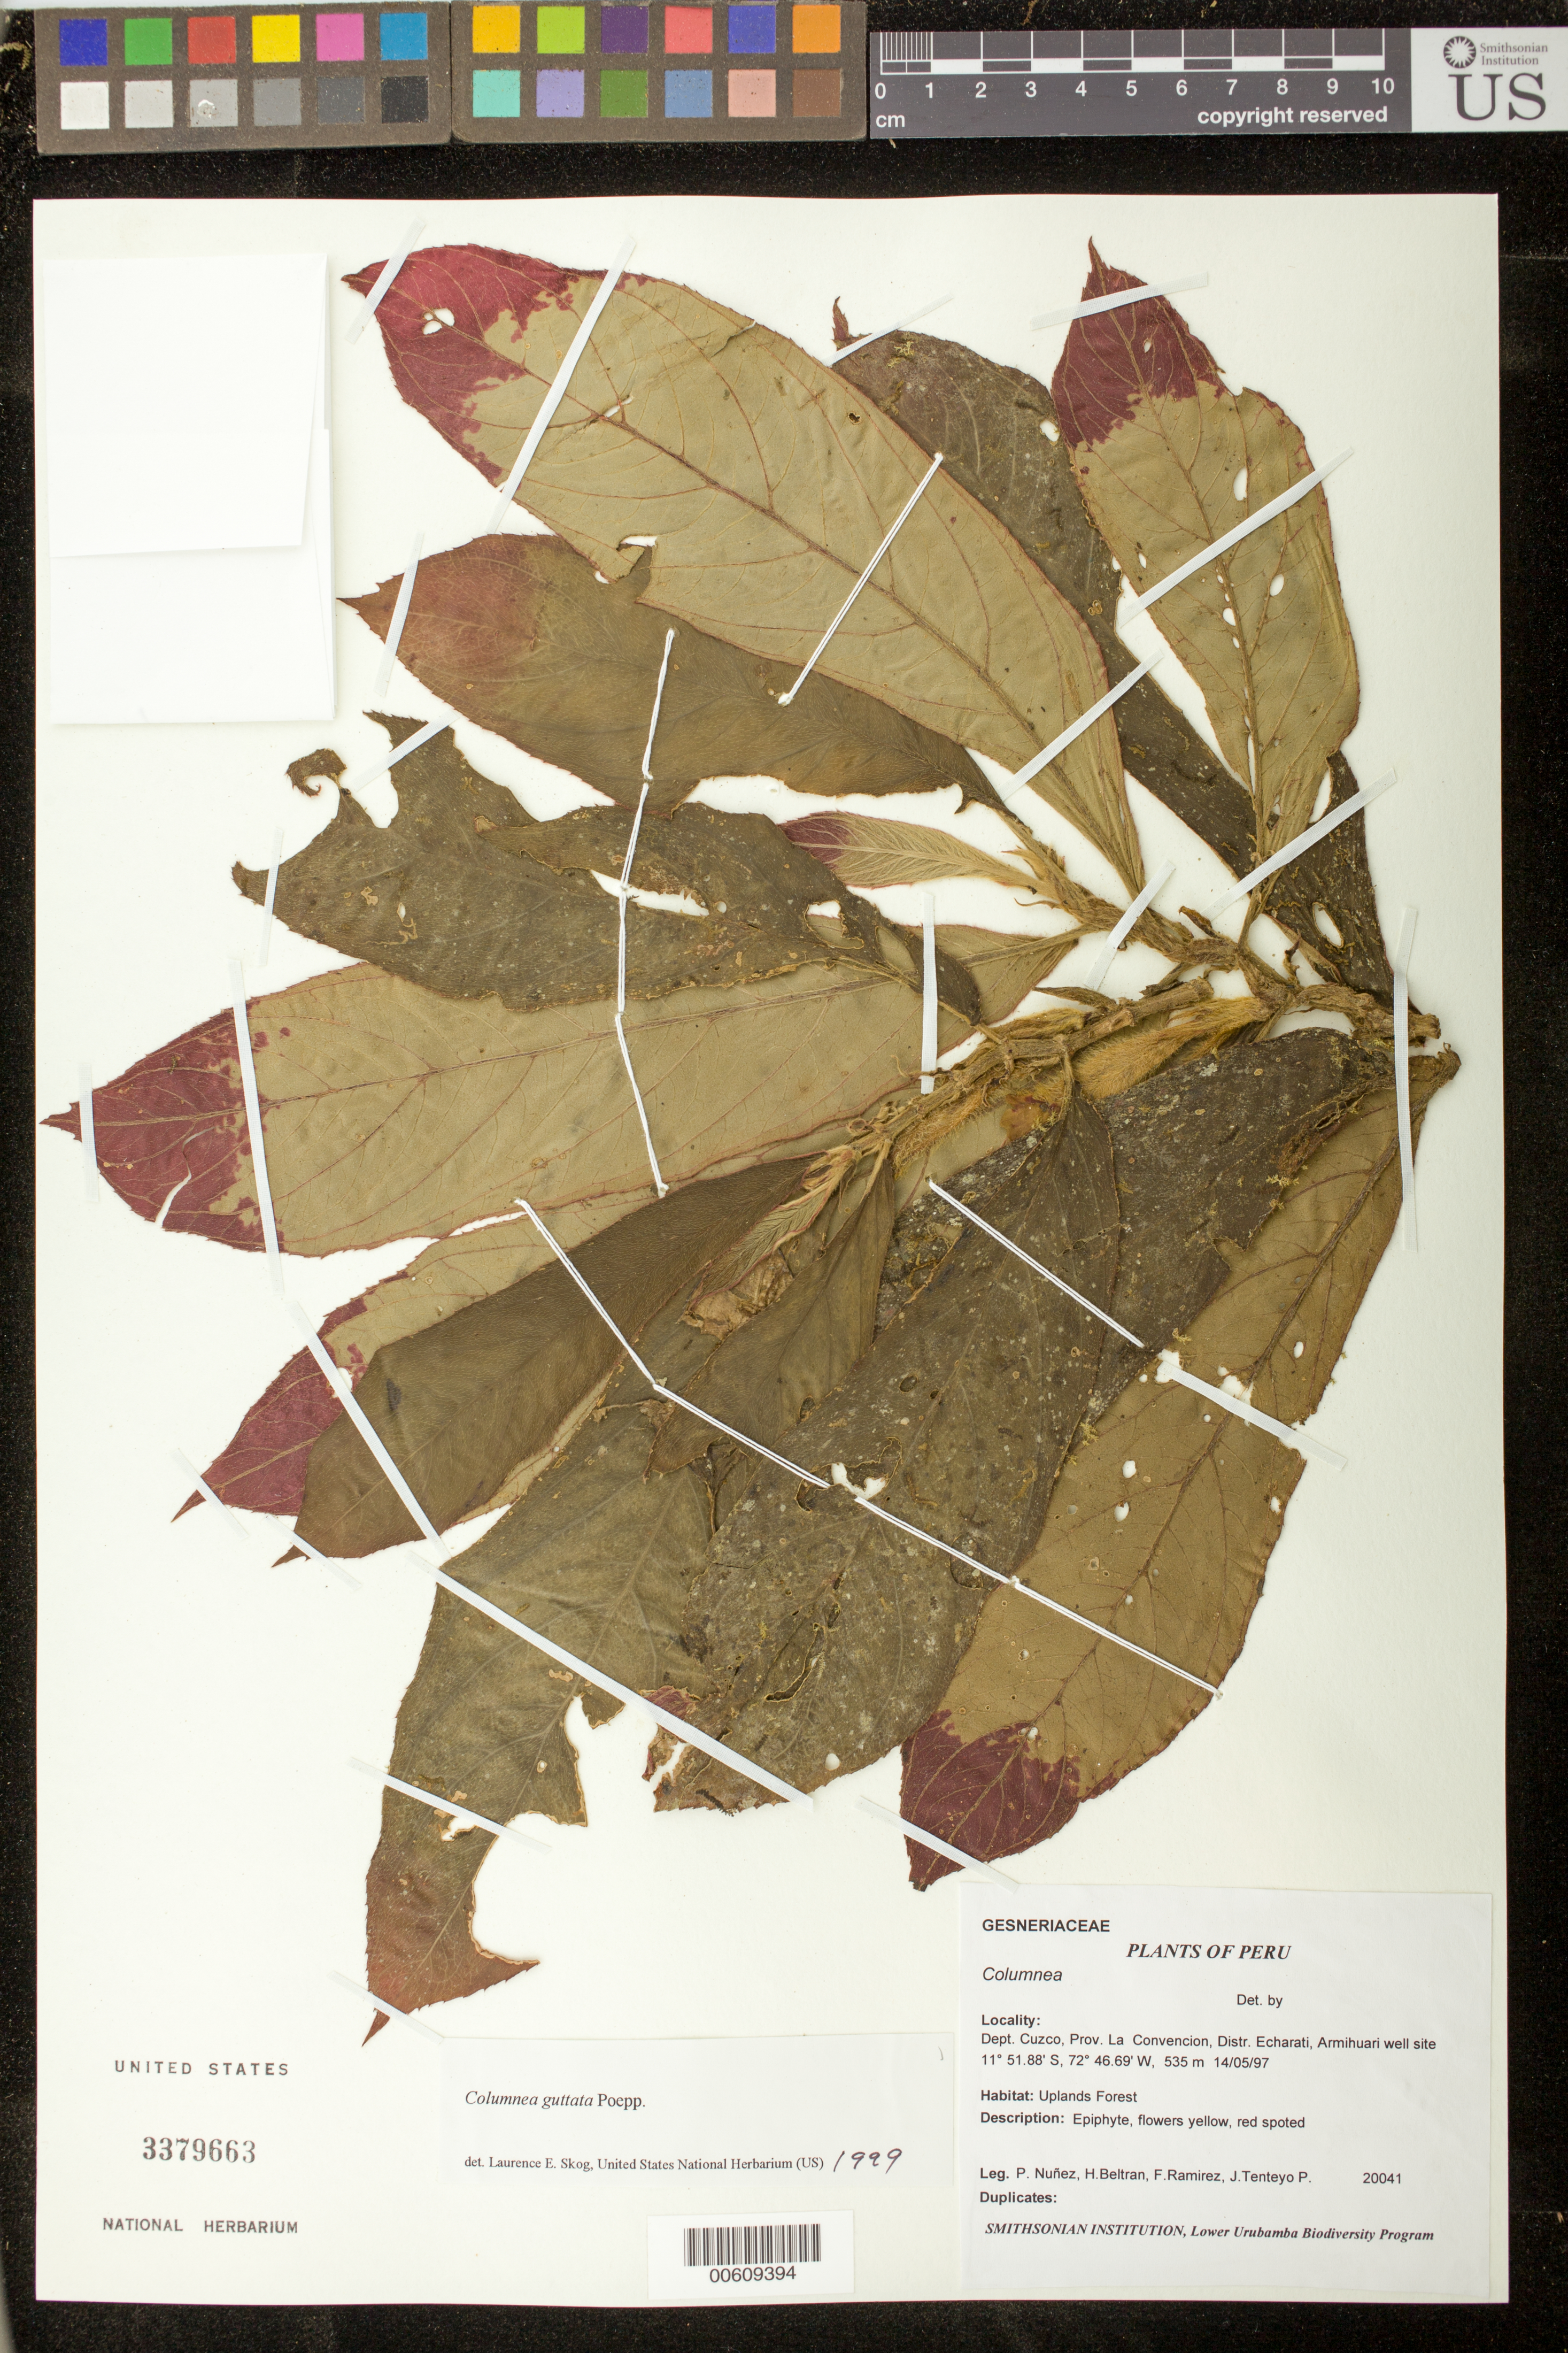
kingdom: Plantae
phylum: Tracheophyta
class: Magnoliopsida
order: Lamiales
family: Gesneriaceae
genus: Columnea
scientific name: Columnea guttata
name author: Poepp.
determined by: Skog, Laurence E.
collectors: P. Núñez V., H. Beltran, F. Ramirez & J. Tenteyo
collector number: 20041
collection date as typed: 14 May 1997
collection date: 1997-05-14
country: Peru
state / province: Cusco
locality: Prov. La Convencion, Distr. Echarati, Armihuari well site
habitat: Uplands forest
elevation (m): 535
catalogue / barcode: US 3379663